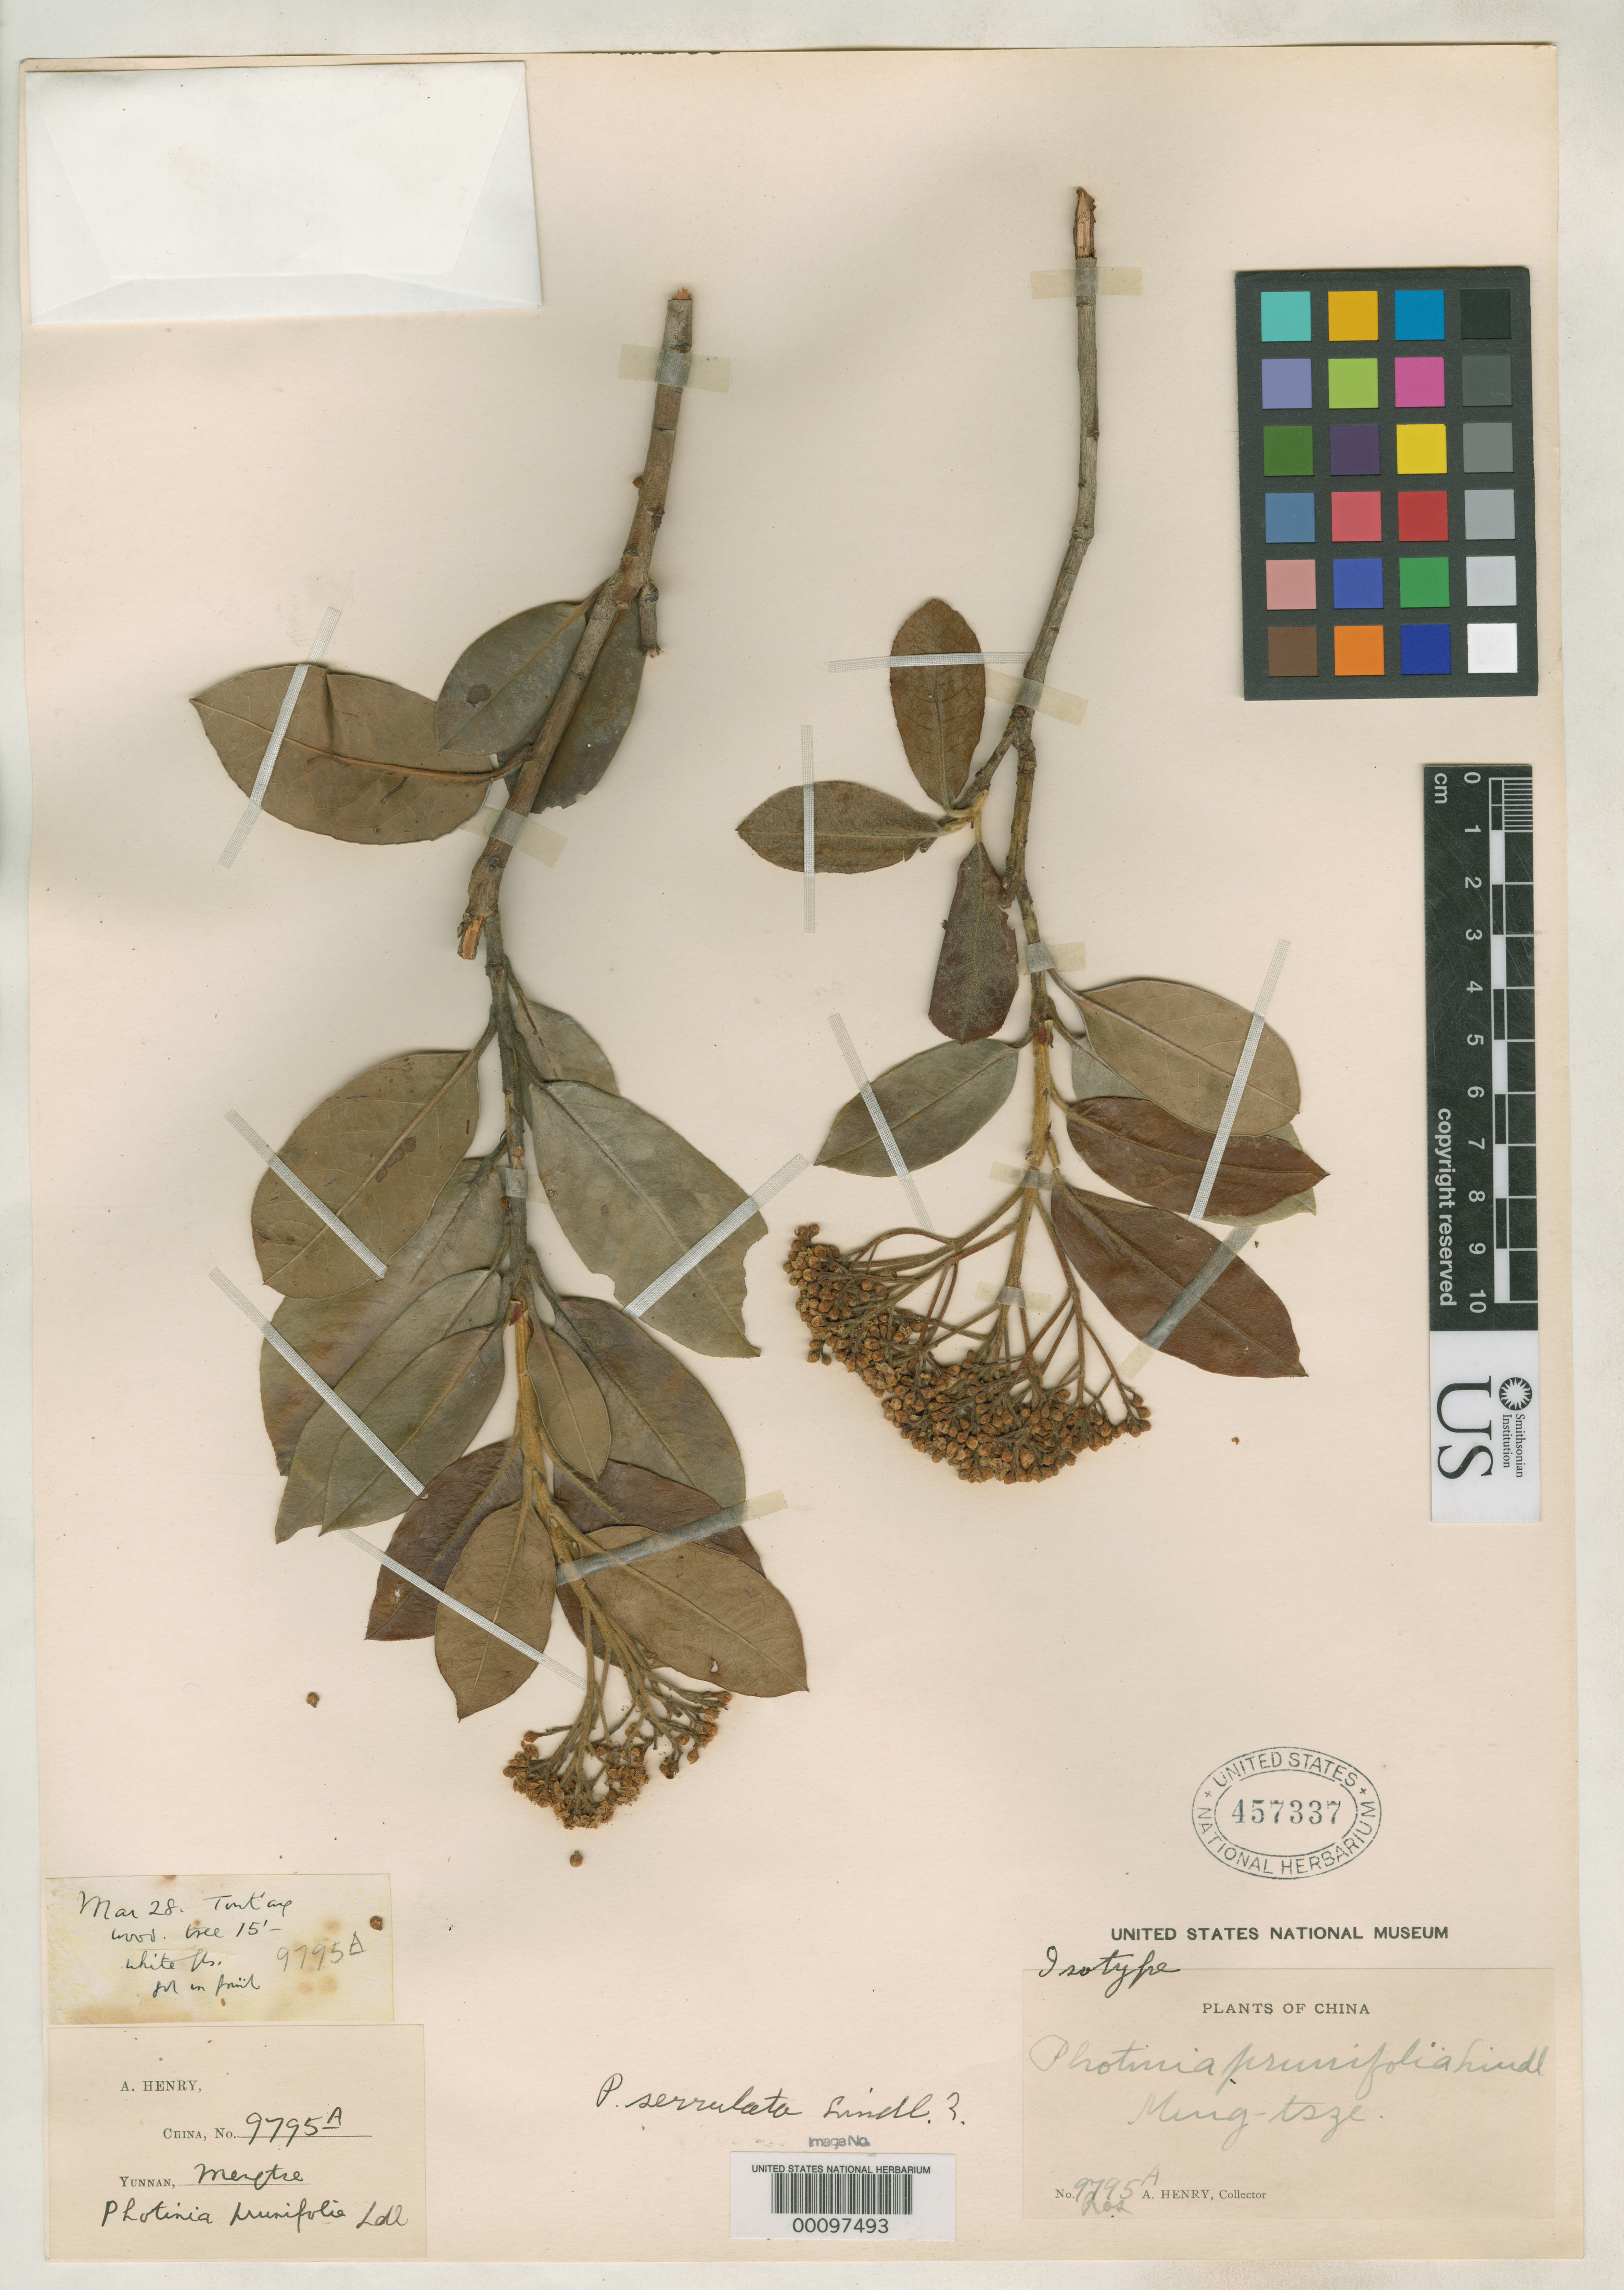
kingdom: Plantae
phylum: Tracheophyta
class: Magnoliopsida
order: Rosales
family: Rosaceae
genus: Photinia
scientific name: Photinia beckii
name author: C.K. Schneid.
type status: Isotype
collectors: A. Henry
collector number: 9795 A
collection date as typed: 28 Mar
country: China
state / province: Yunnan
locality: Meng-tsze.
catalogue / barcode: US 457337